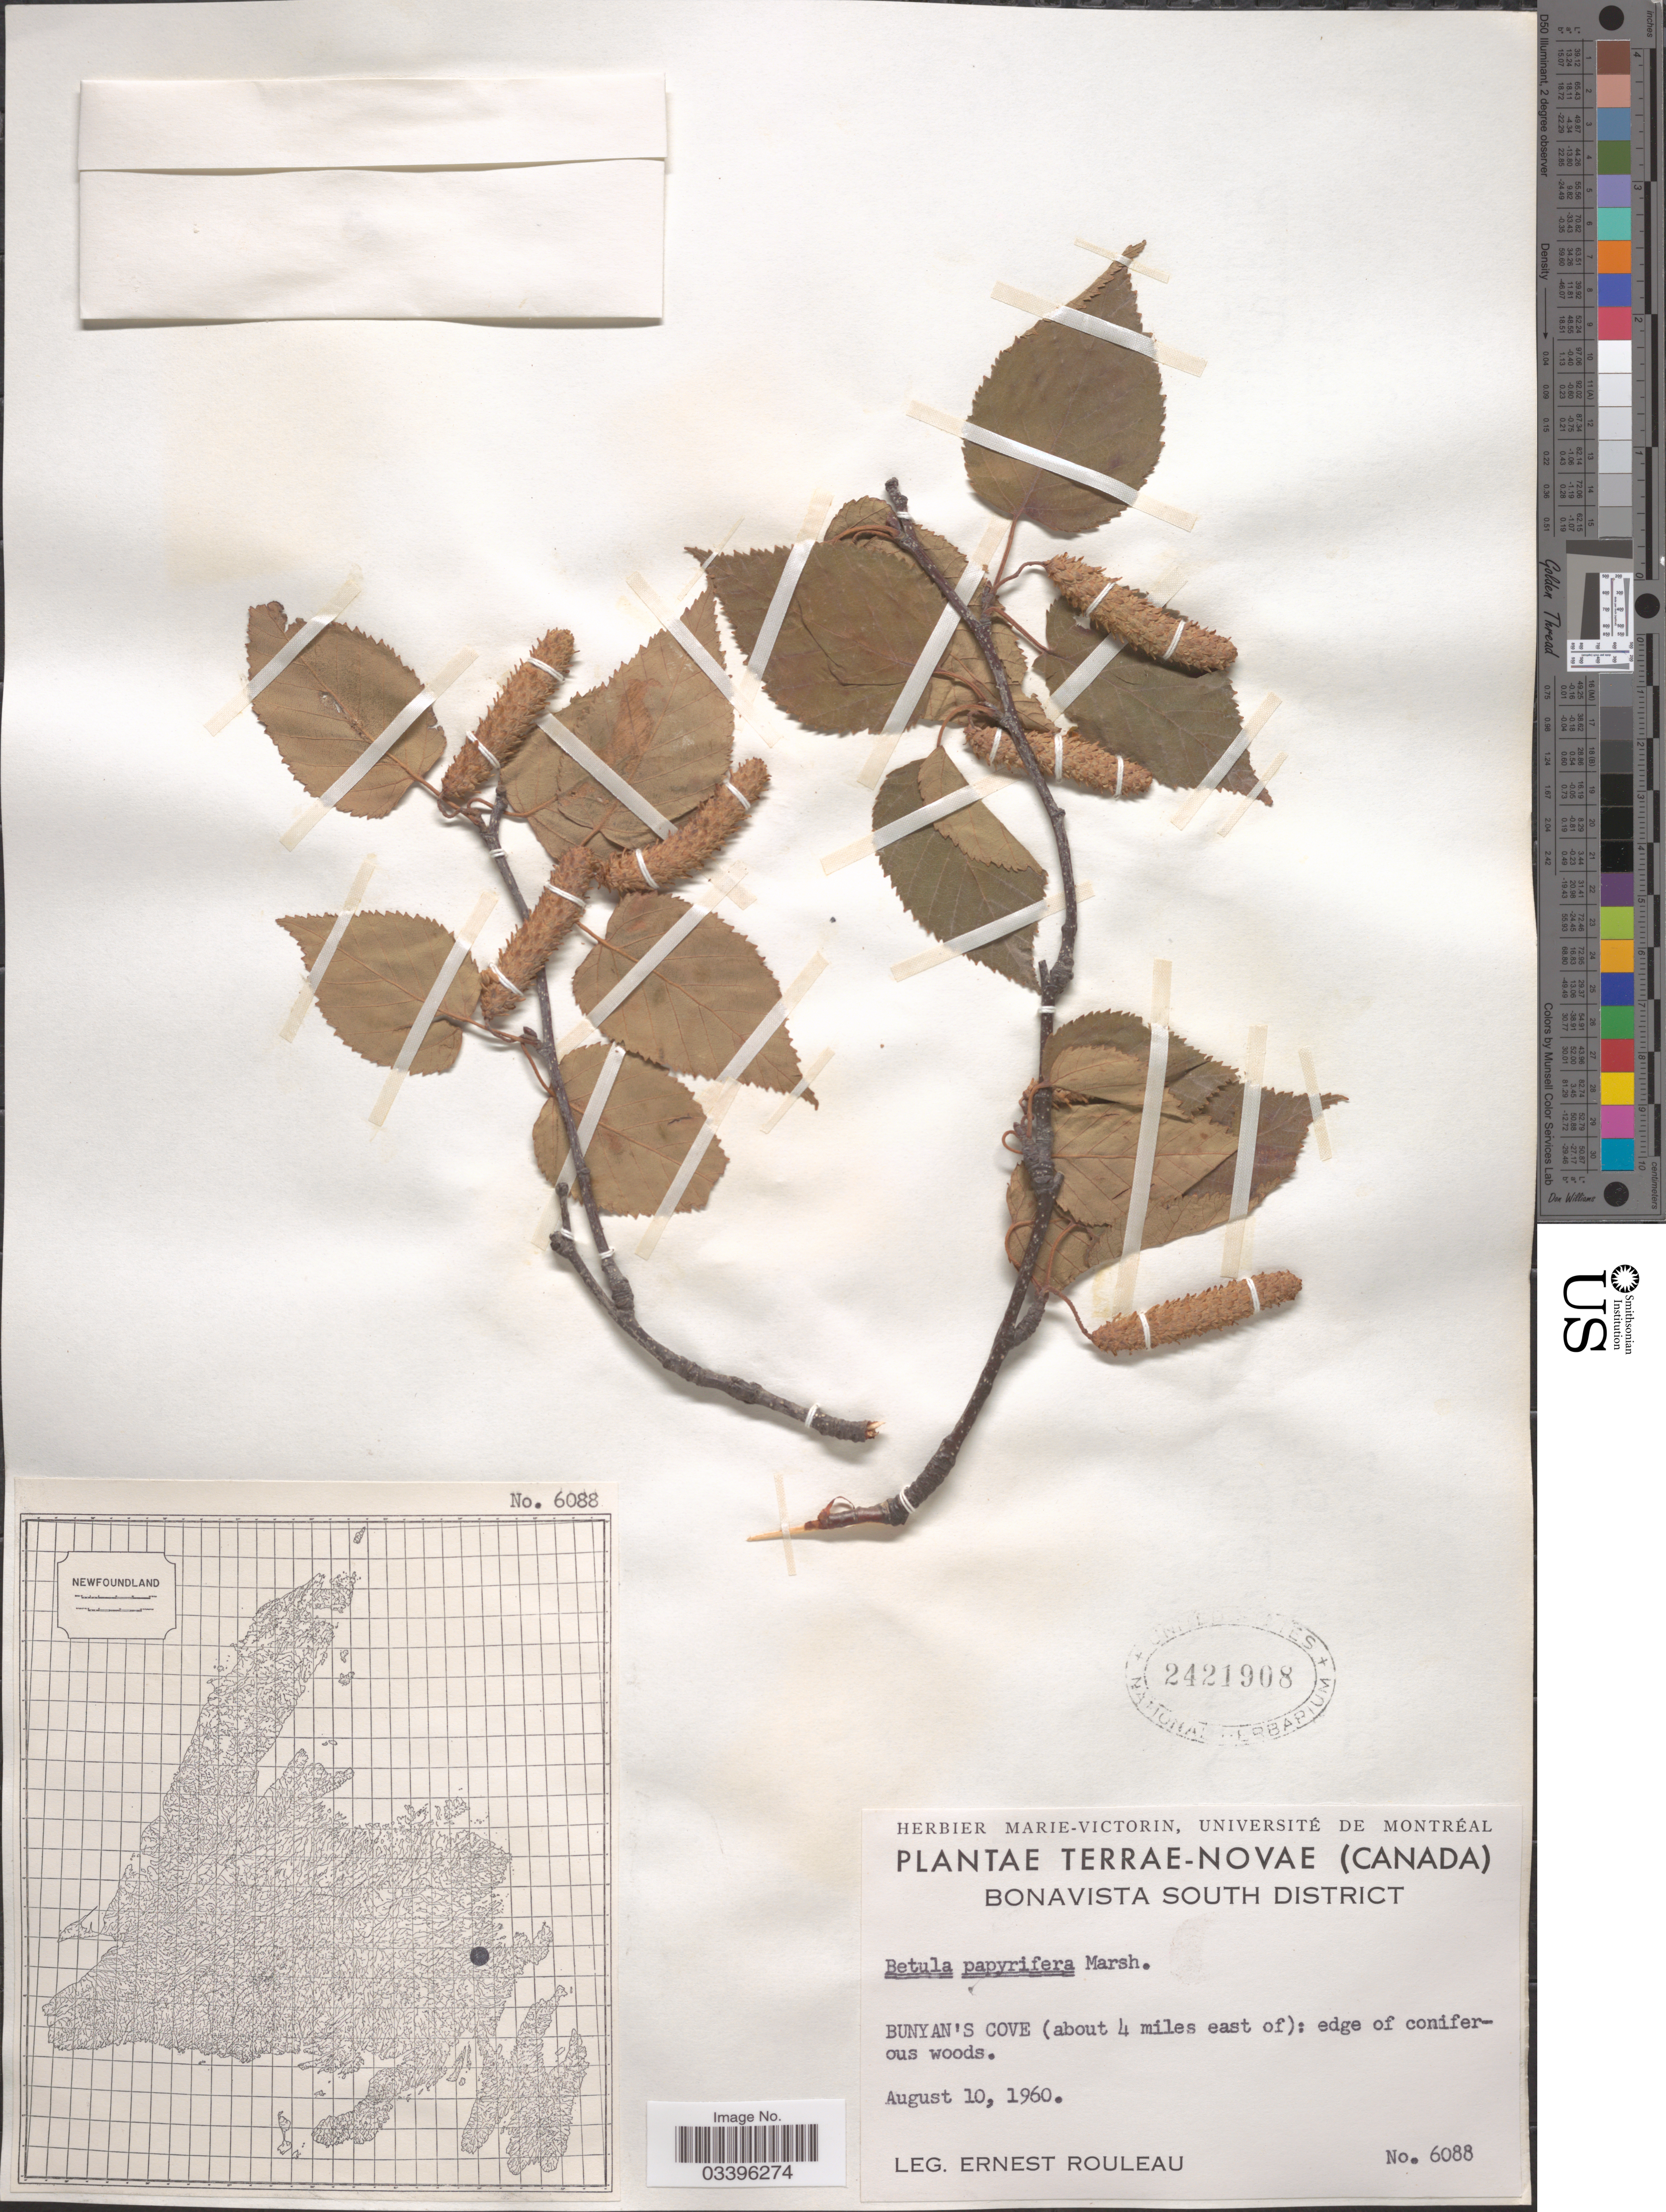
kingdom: Plantae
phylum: Tracheophyta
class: Magnoliopsida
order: Fagales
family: Betulaceae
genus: Betula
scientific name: Betula papyrifera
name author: Marshall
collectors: E. Rouleau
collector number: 6088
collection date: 1960-08-10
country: Canada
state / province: Newfoundland and Labrador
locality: Terrae-Novae. Bonavista South District. Bunyan's Cove (about 4 miles east of): edge of coniferous woods.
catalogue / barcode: US 2421908